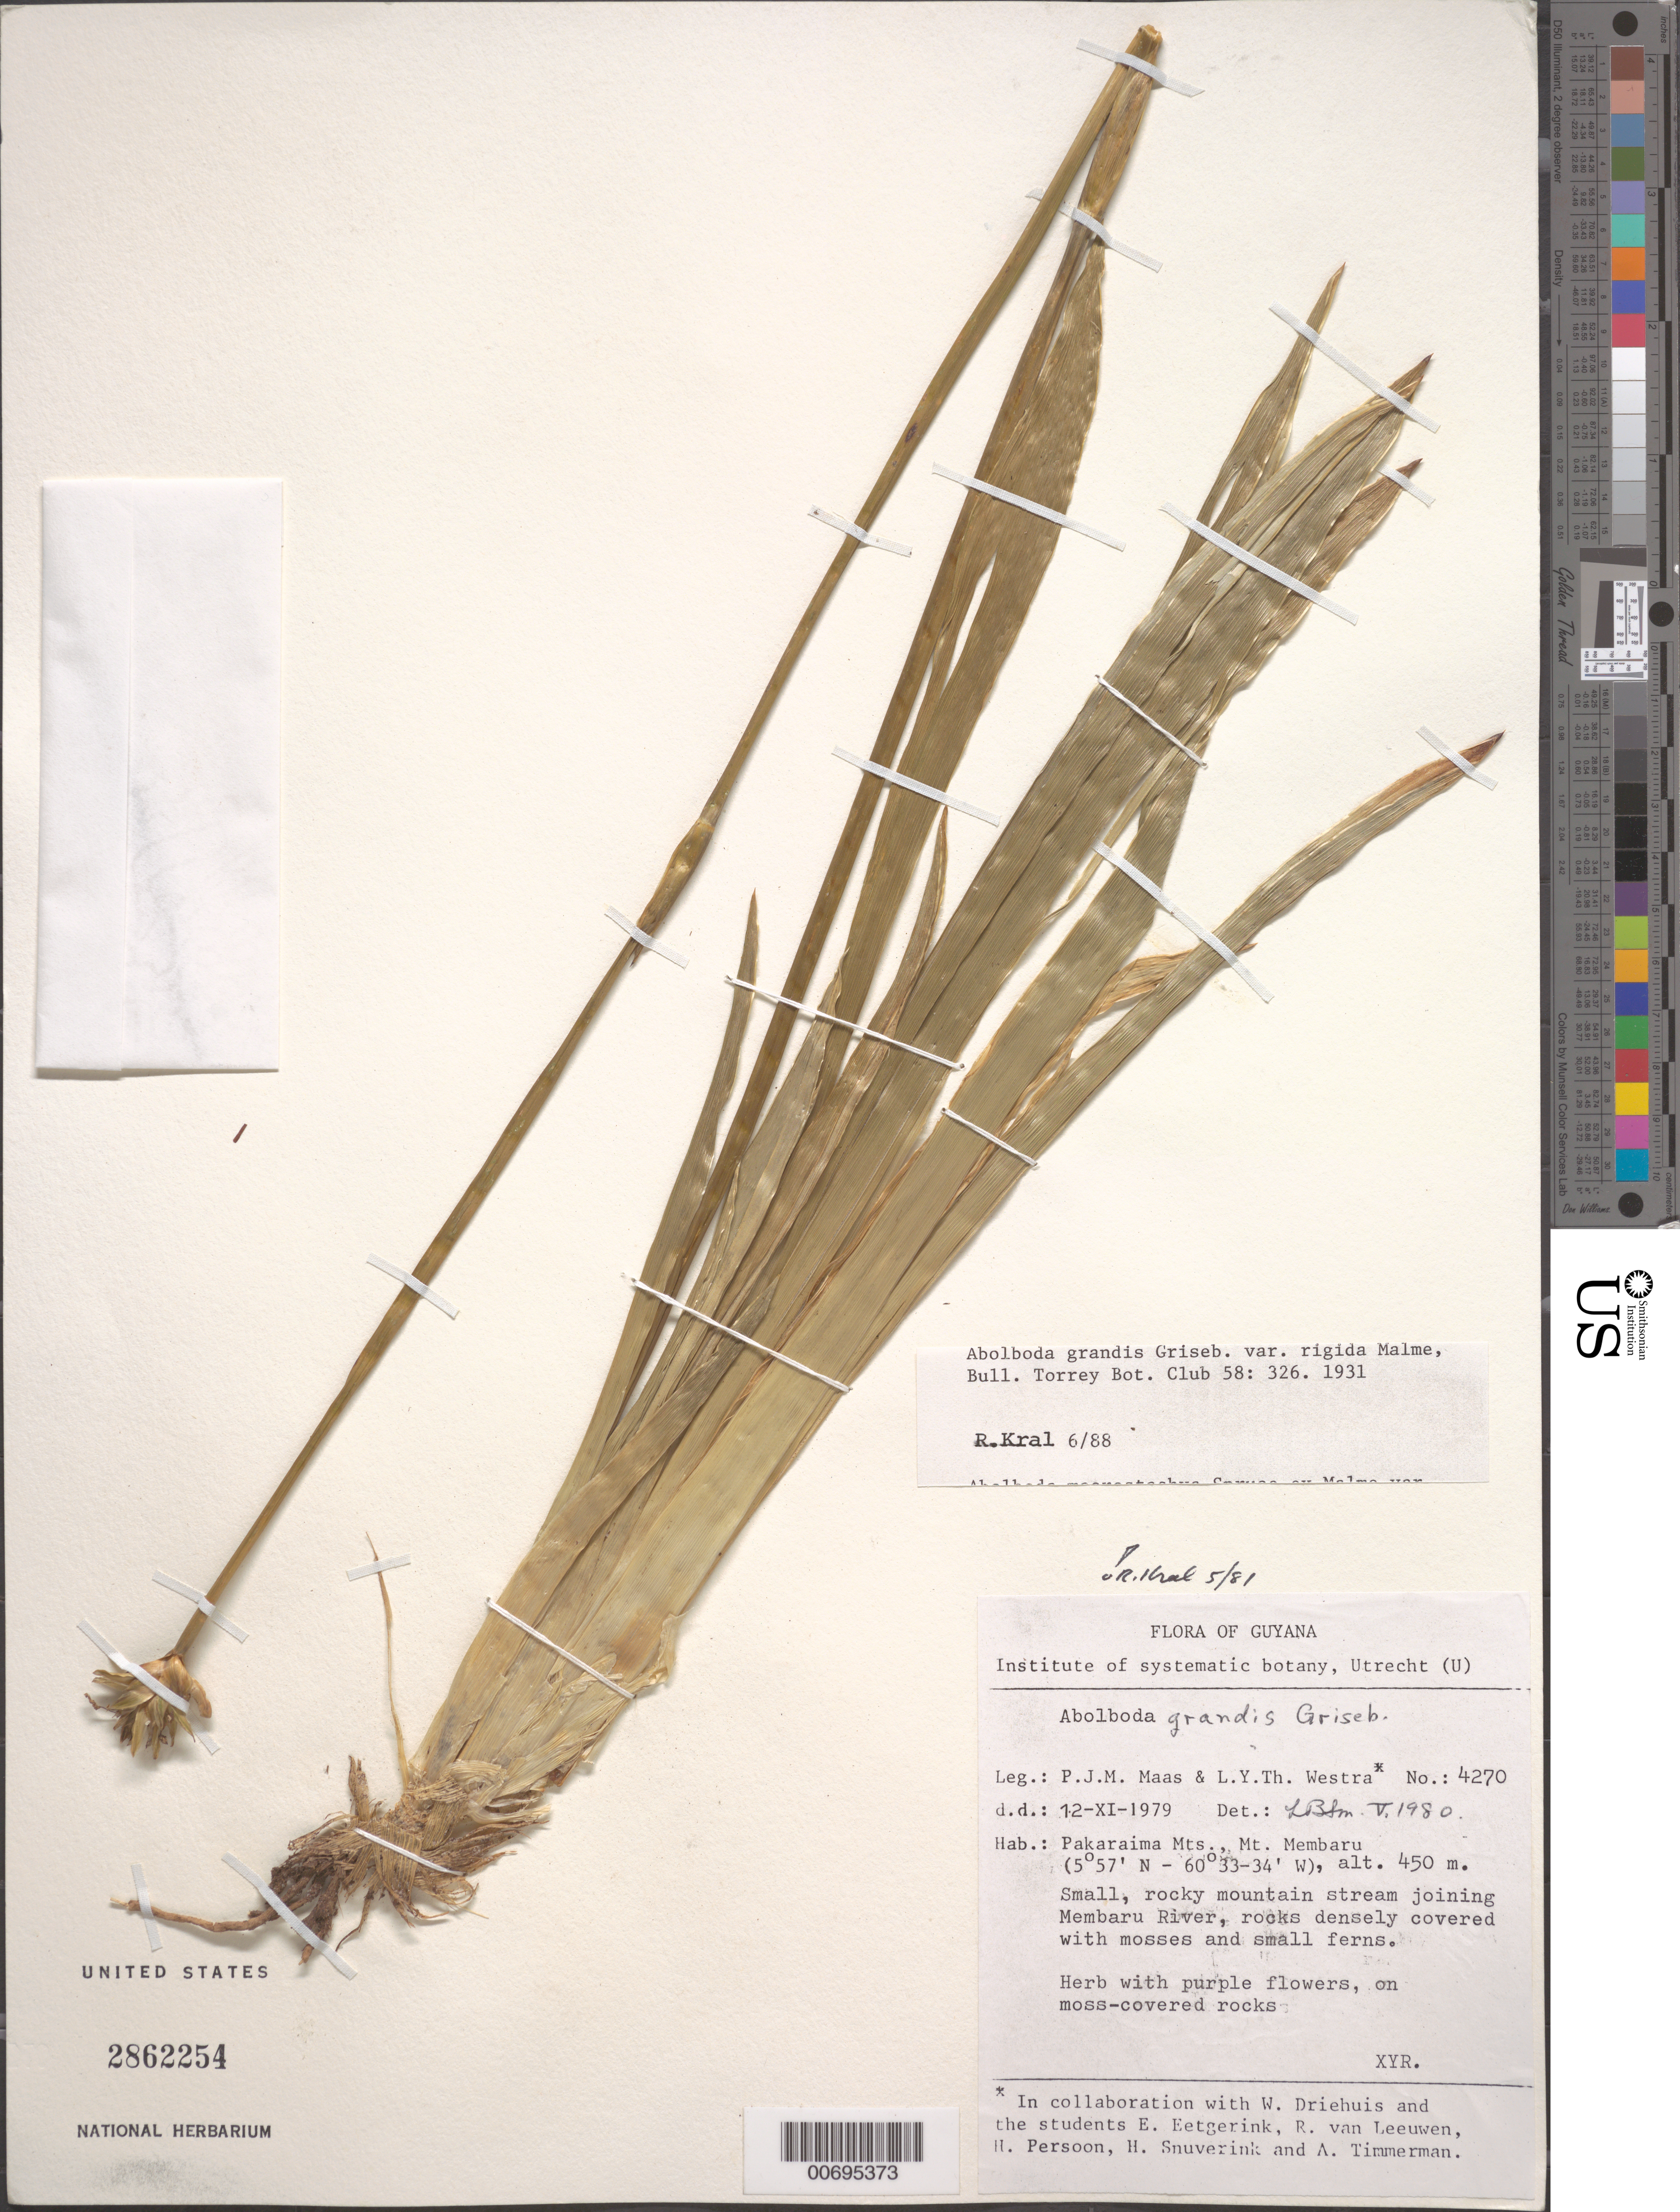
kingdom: Plantae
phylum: Tracheophyta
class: Liliopsida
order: Poales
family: Xyridaceae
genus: Abolboda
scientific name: Abolboda grandis var. rigida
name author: Malme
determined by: Kral, Robert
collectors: P. Maas & L. Y. T. Westra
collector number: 4270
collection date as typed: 12-Nov-79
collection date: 1979-11-12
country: Guyana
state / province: Cuyuni-Mazaruni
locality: Mt. Membaru, Pakaraima Mts.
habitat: Small, rocky mtn. stream joining Membaru R., on rocks densely covered w/mosses and small ferns;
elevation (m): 450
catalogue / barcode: US 2862254